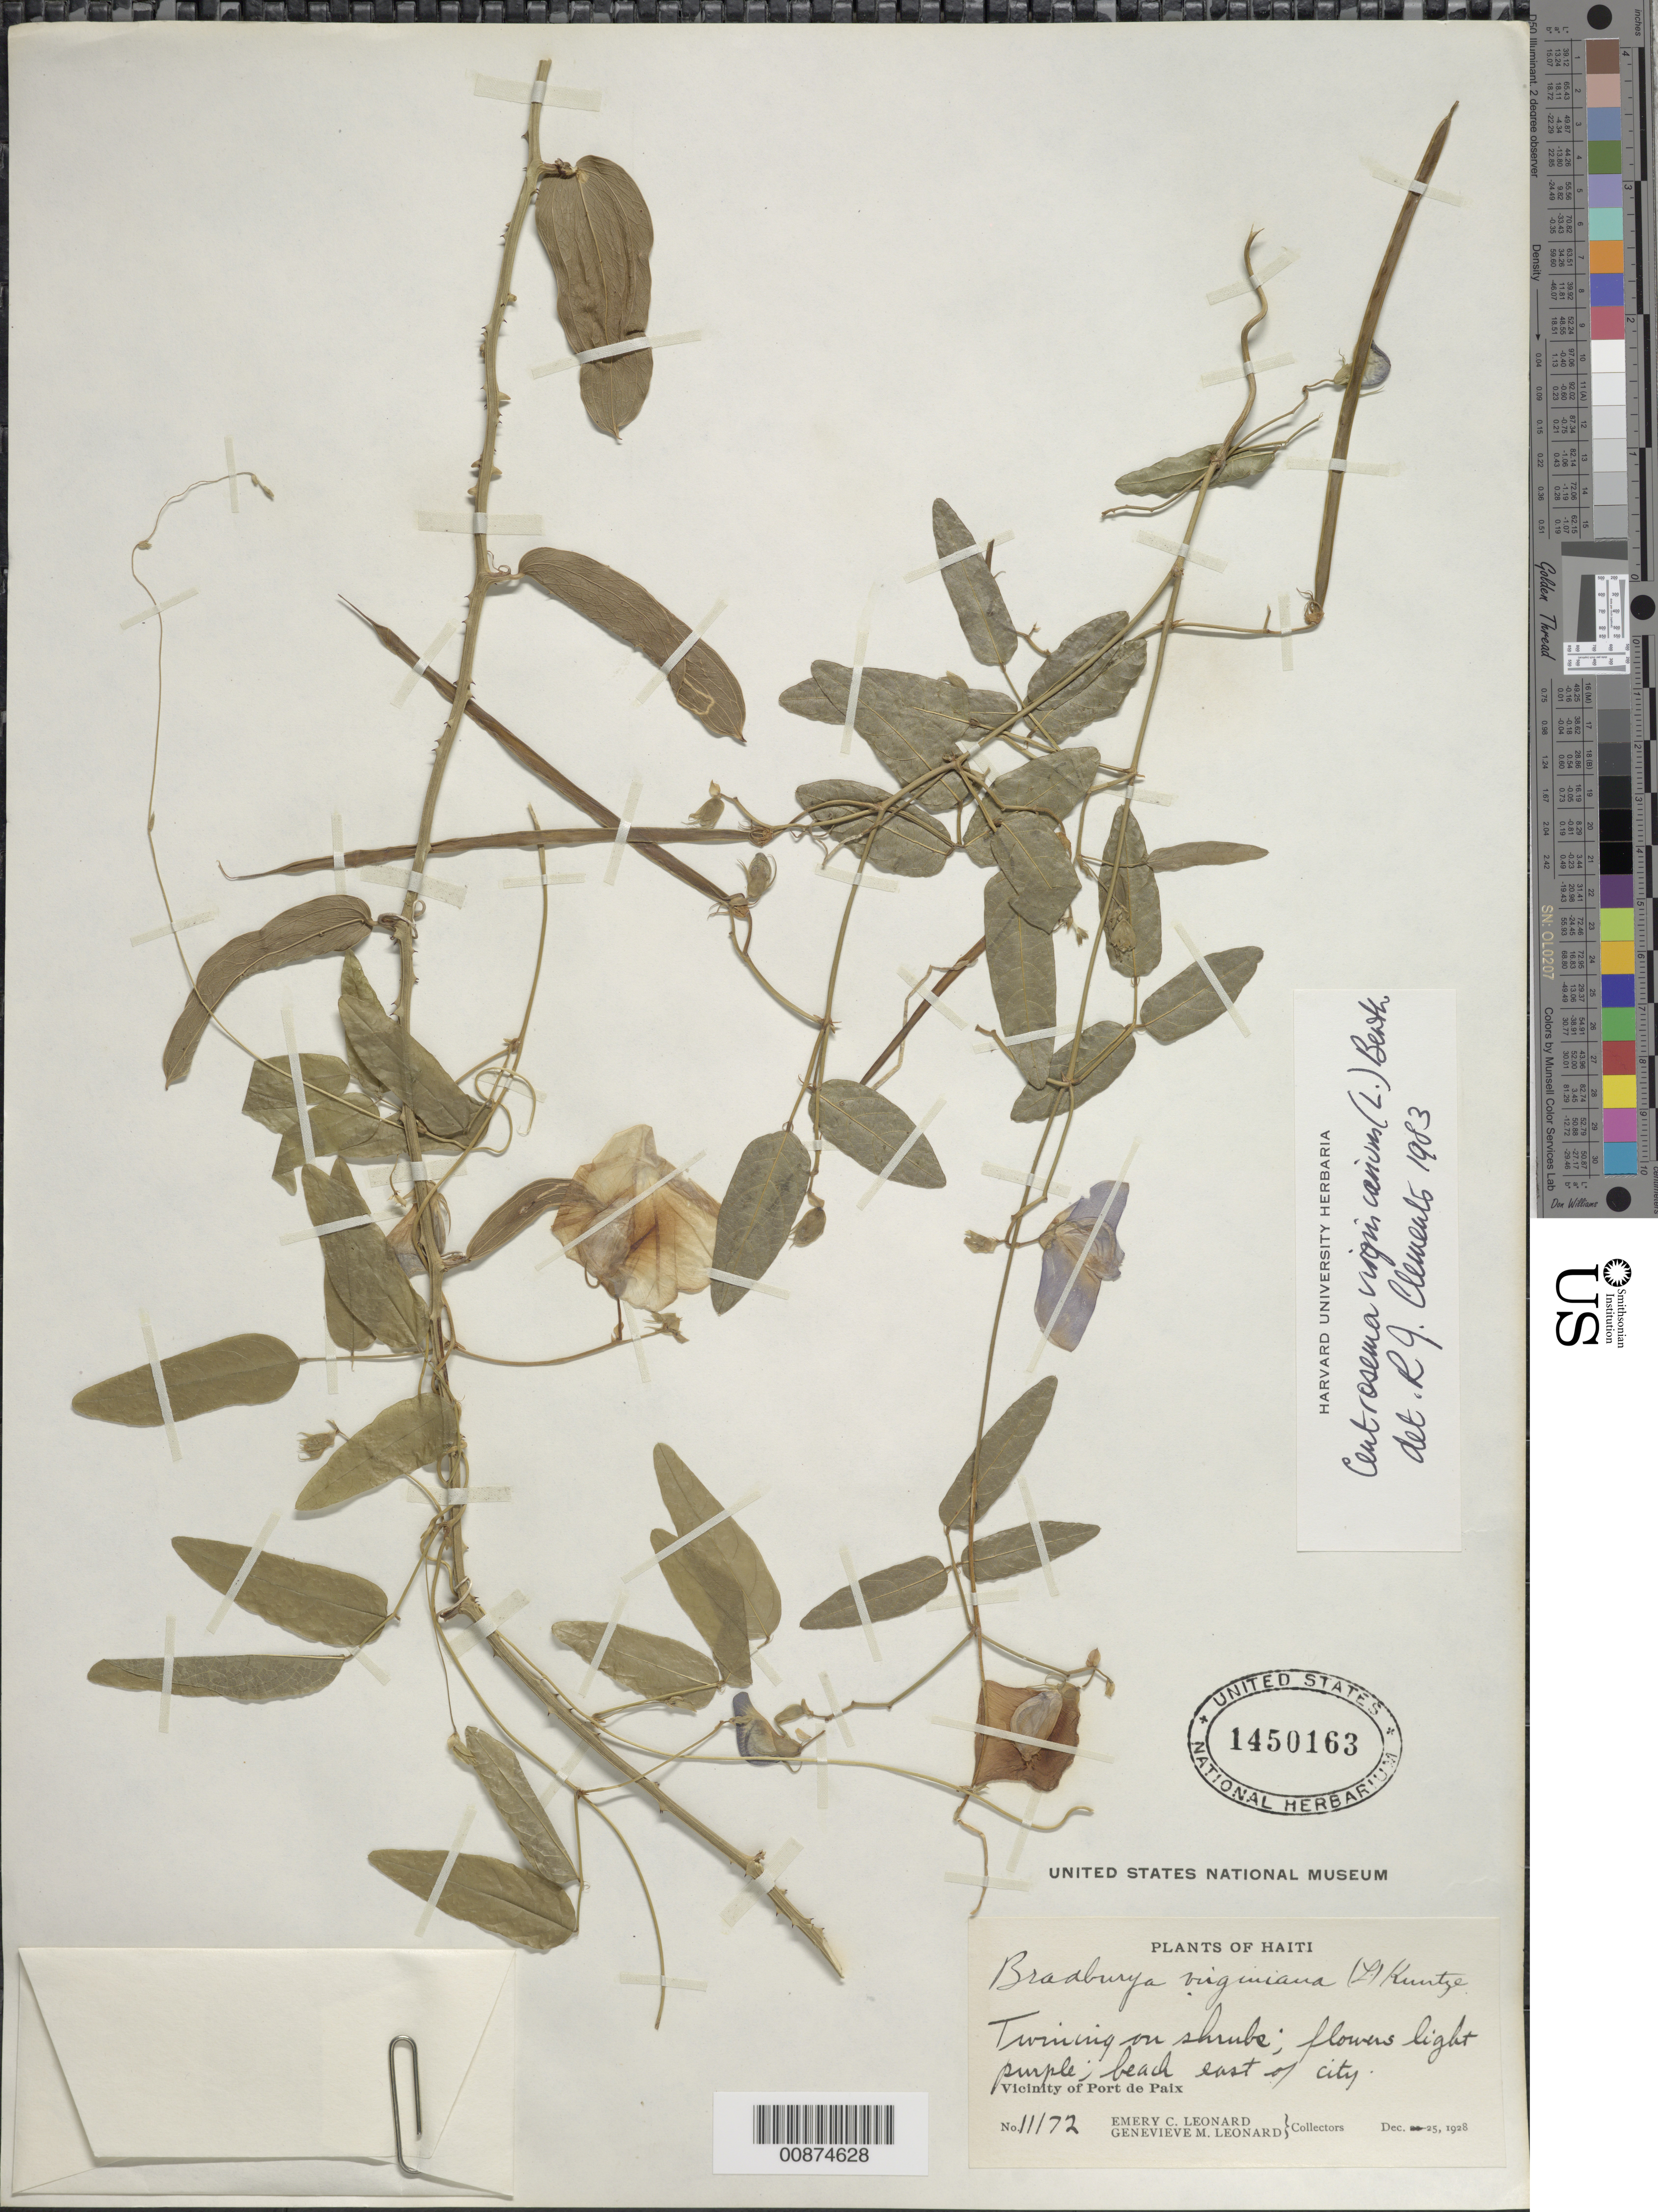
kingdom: Plantae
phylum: Tracheophyta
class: Magnoliopsida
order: Fabales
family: Fabaceae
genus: Centrosema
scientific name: Centrosema virginianum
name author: (L.) Benth.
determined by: Clements, R. J.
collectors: E. C. Leonard & G. M. Leonard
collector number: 11172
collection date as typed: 25 Dec 1928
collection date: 1928-12-25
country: Haiti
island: Hispaniola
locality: Vicinity of Port de Paix. Beach east of city.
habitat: Twining on shrubs. Beach.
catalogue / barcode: US 1450163